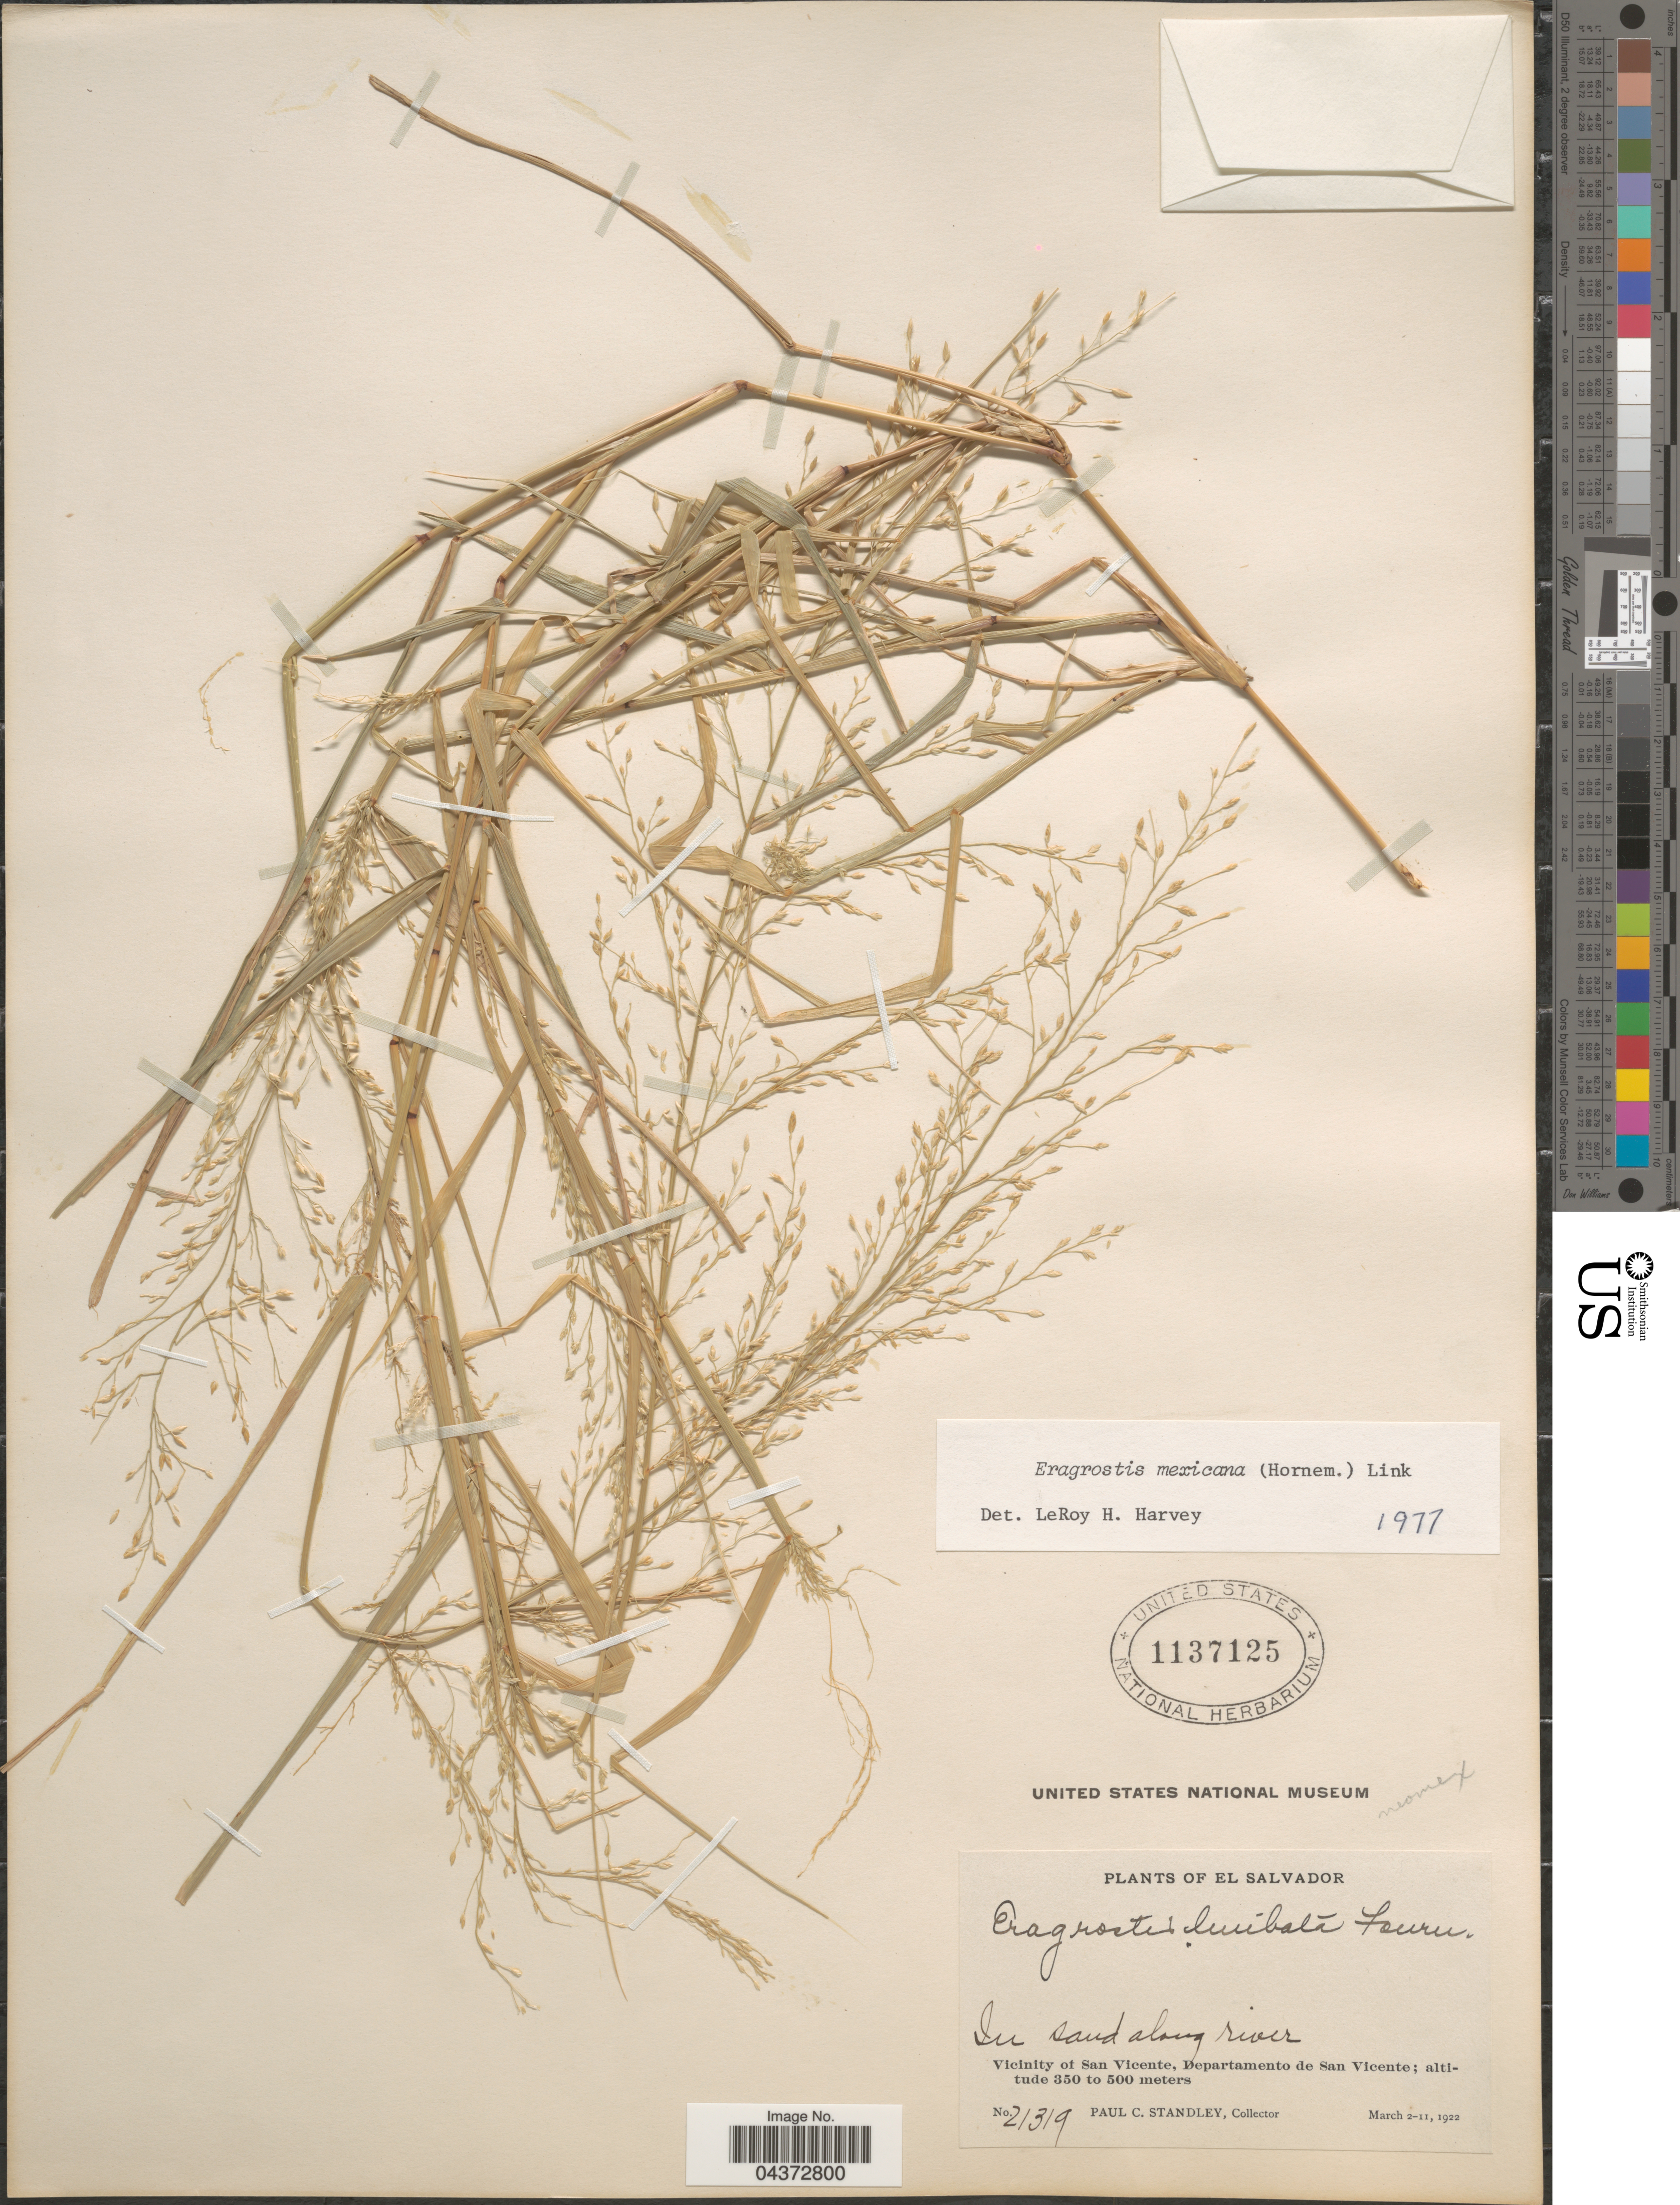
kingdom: Plantae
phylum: Tracheophyta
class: Liliopsida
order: Poales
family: Poaceae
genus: Eragrostis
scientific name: Eragrostis mexicana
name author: (Hornem.) Link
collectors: P. C. Standley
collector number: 21319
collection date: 1922-03-02/1922-03-11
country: El Salvador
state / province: San Vincente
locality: Vicinity of San Vicente, Departamento de San Vicente.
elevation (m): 350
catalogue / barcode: US 1137125